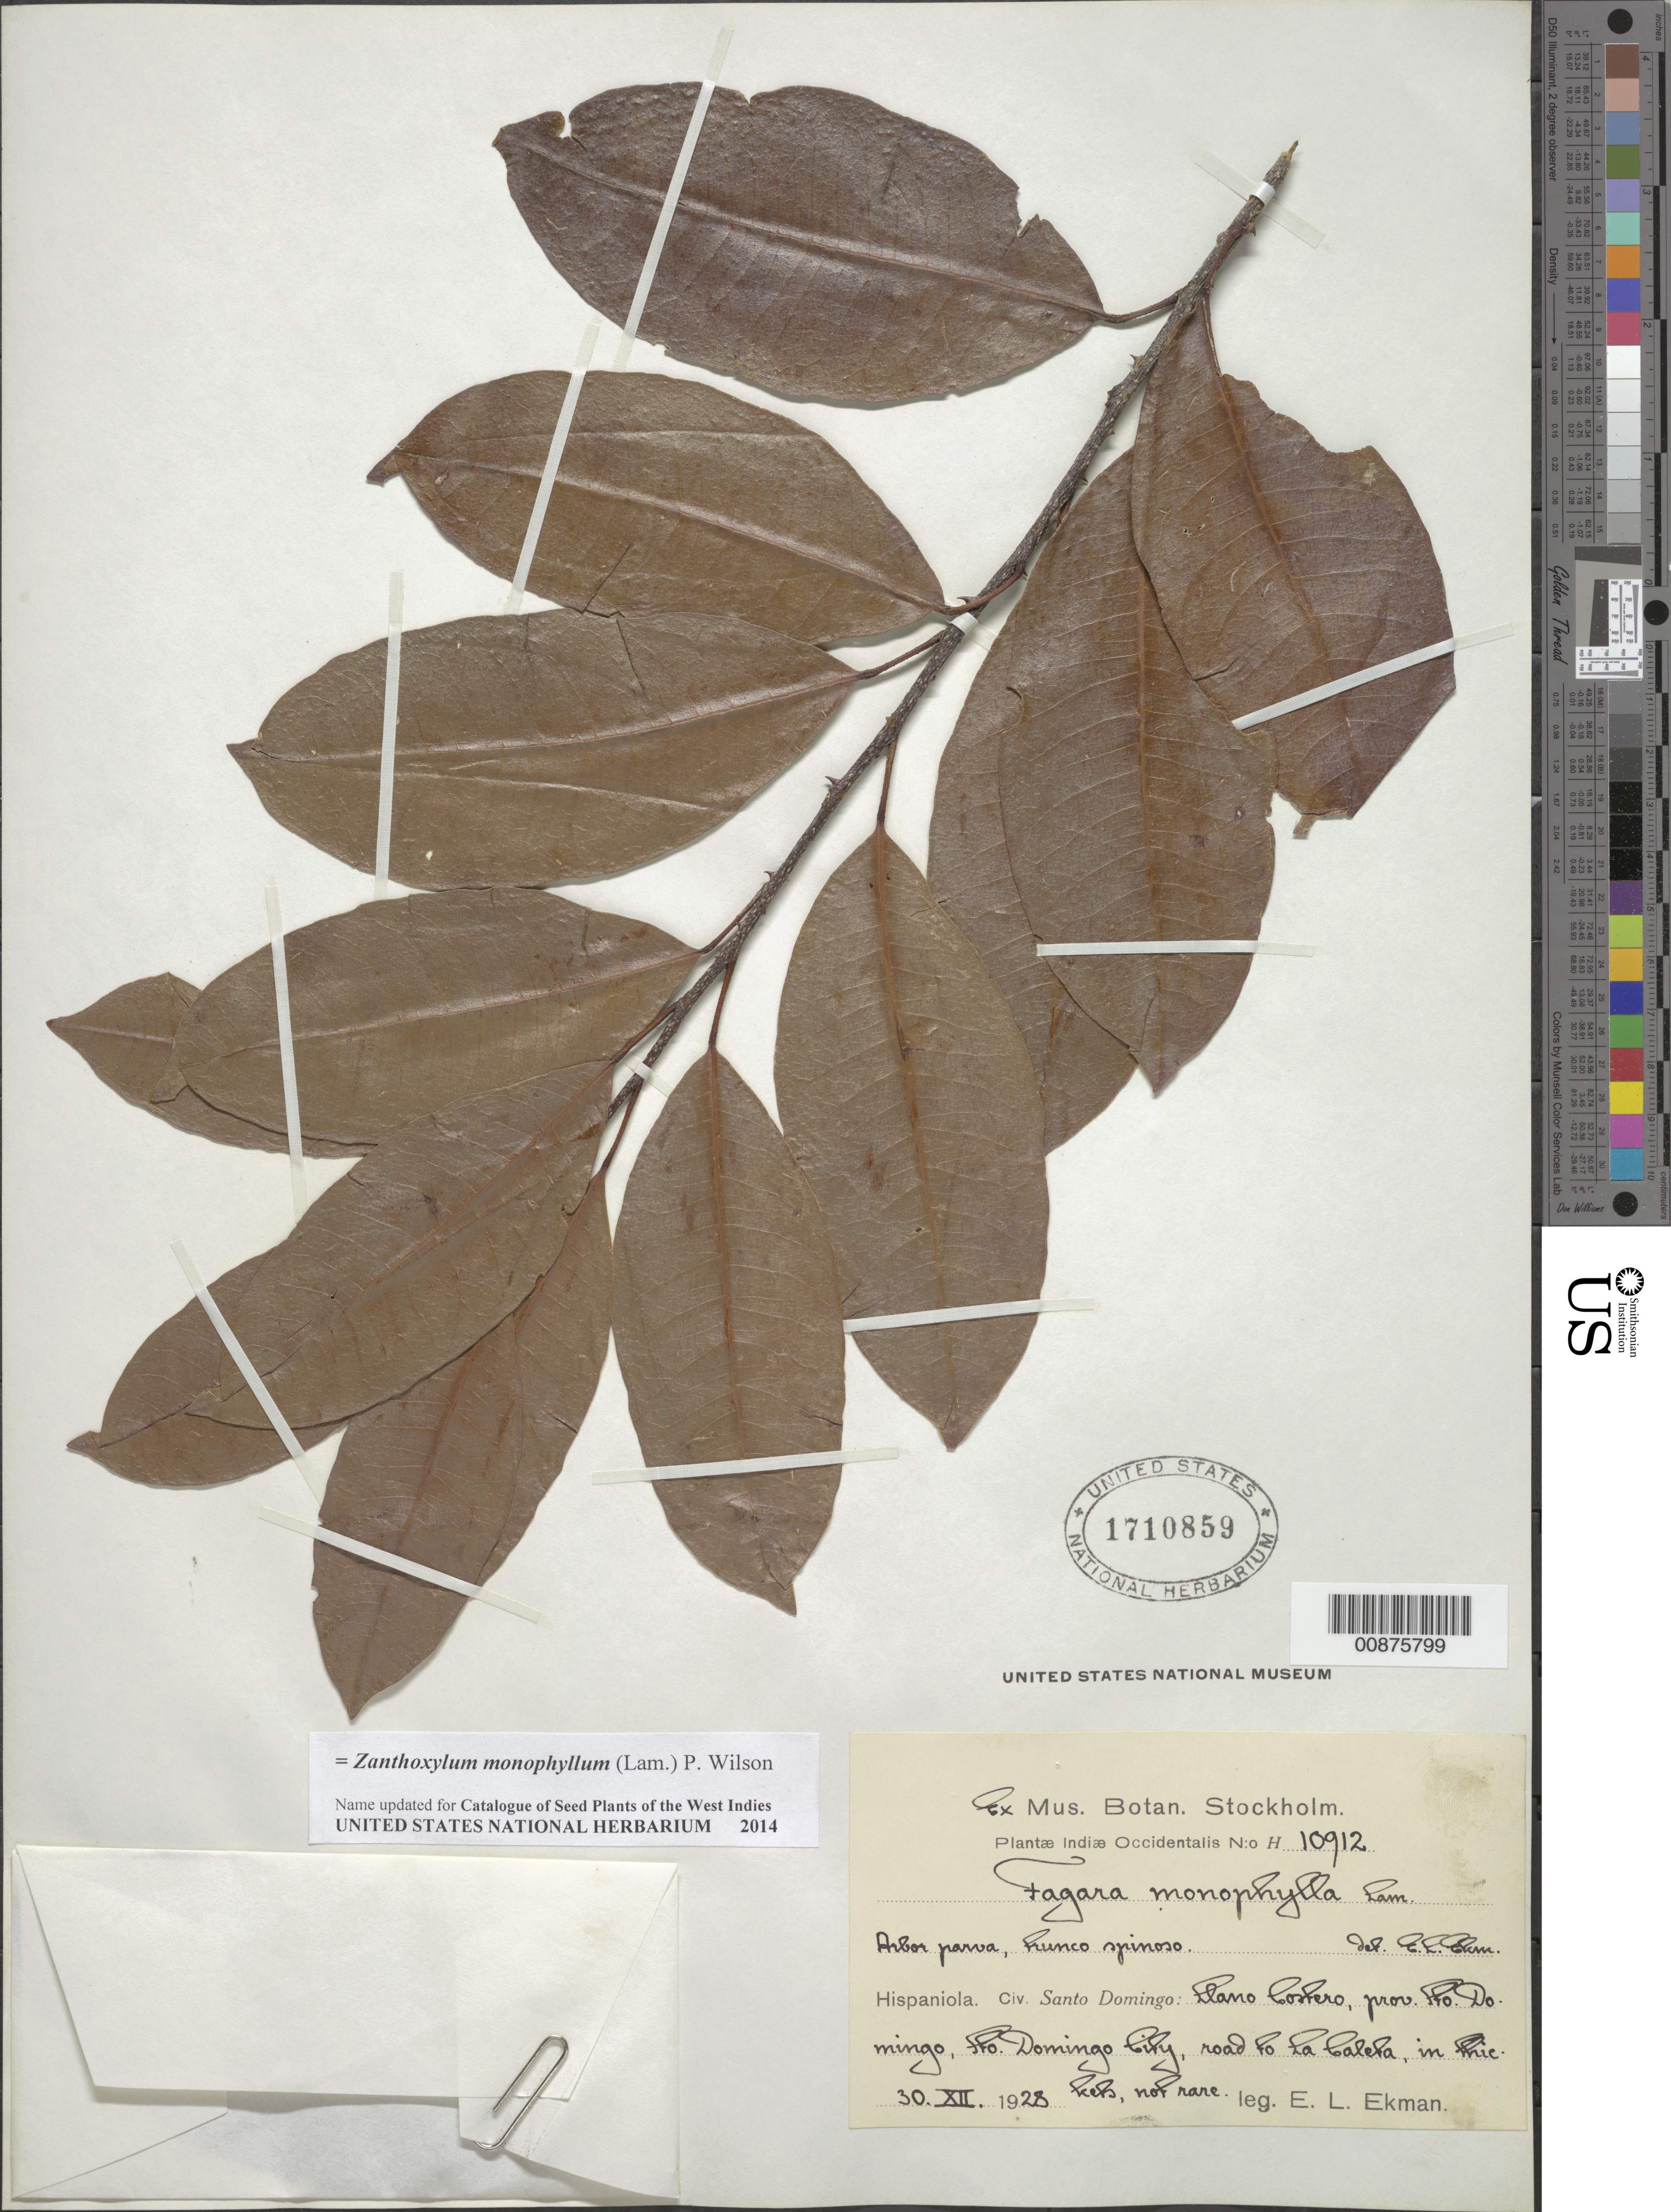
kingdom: Plantae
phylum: Tracheophyta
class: Magnoliopsida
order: Sapindales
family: Rutaceae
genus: Zanthoxylum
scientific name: Zanthoxylum monophyllum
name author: (Lam.) P. Wilson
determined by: Ekman, E. L.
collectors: E. L. Ekman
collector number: H 10912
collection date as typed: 30 Dec 1928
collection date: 1928-12-30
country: Dominican Republic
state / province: Distrito Nacional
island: Hispaniola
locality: Llano Costero, Santo Domingo City, road to La Caleta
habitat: In thickets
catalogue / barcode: US 1710859